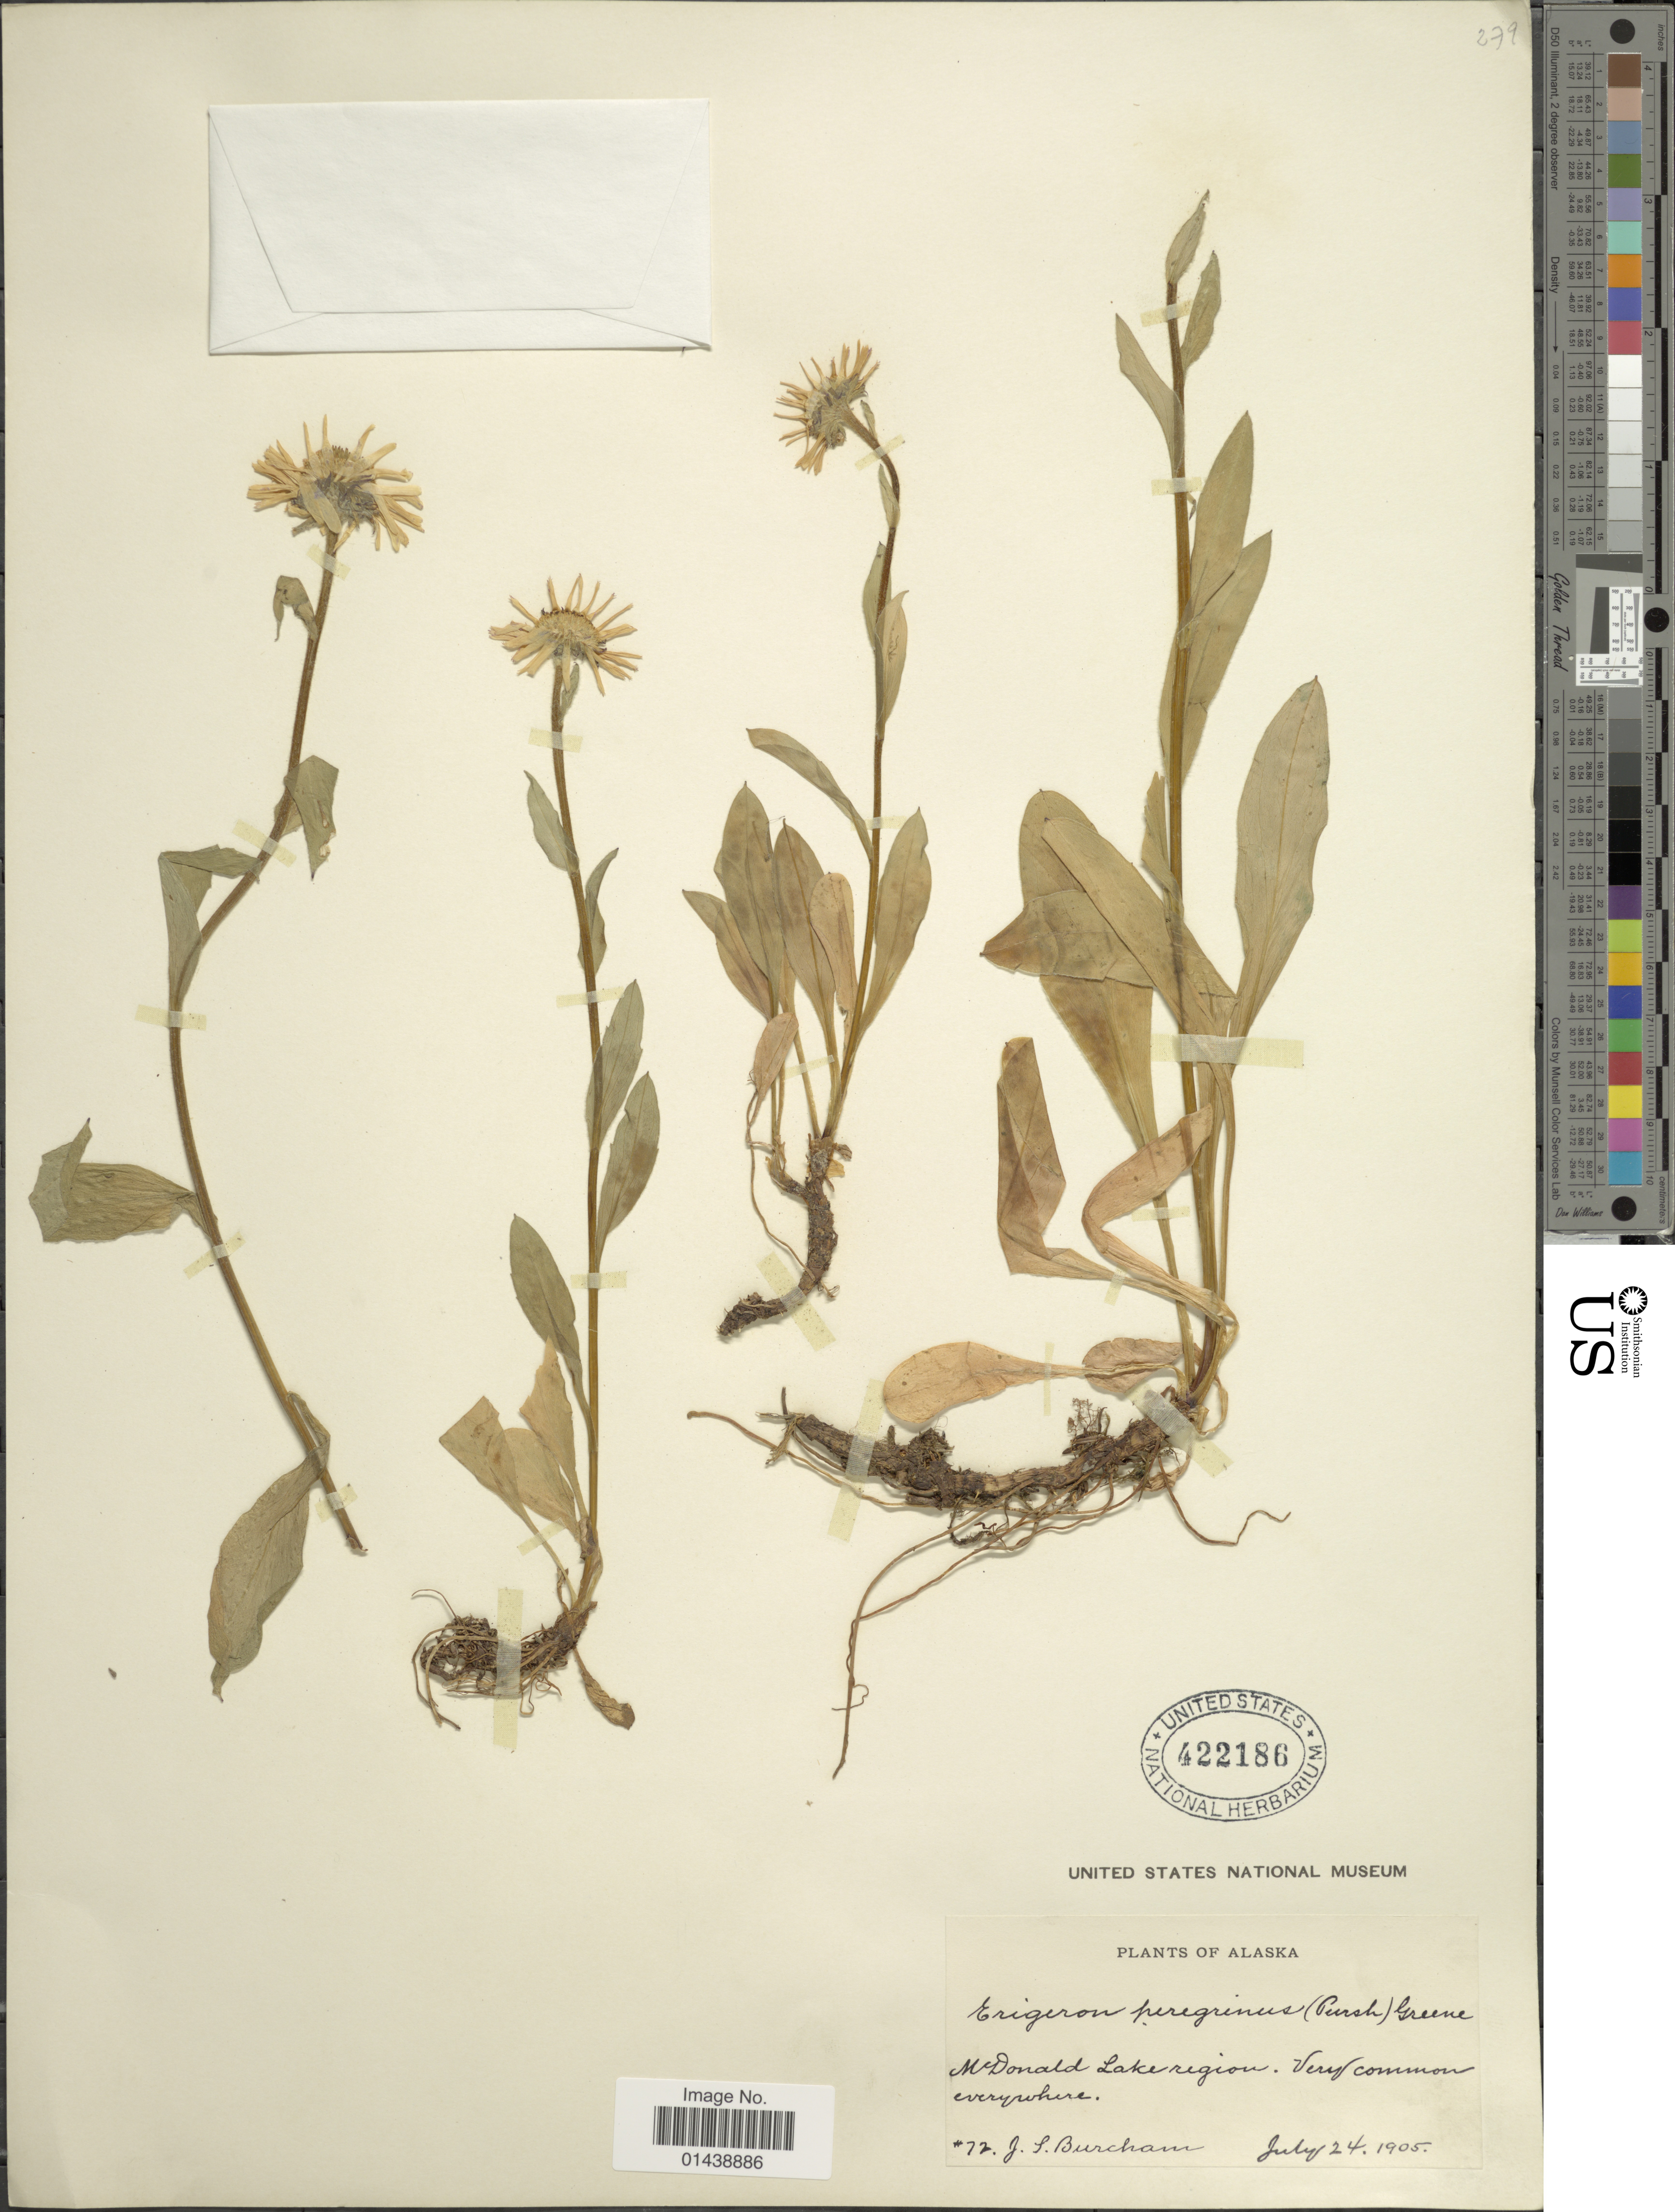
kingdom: Plantae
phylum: Tracheophyta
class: Magnoliopsida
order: Asterales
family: Asteraceae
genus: Erigeron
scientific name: Erigeron peregrinus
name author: (Banks ex Pursh) Greene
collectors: J. Burcham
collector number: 72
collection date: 1905-07-24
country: United States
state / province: Alaska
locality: McDonald Lake region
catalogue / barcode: US 422186